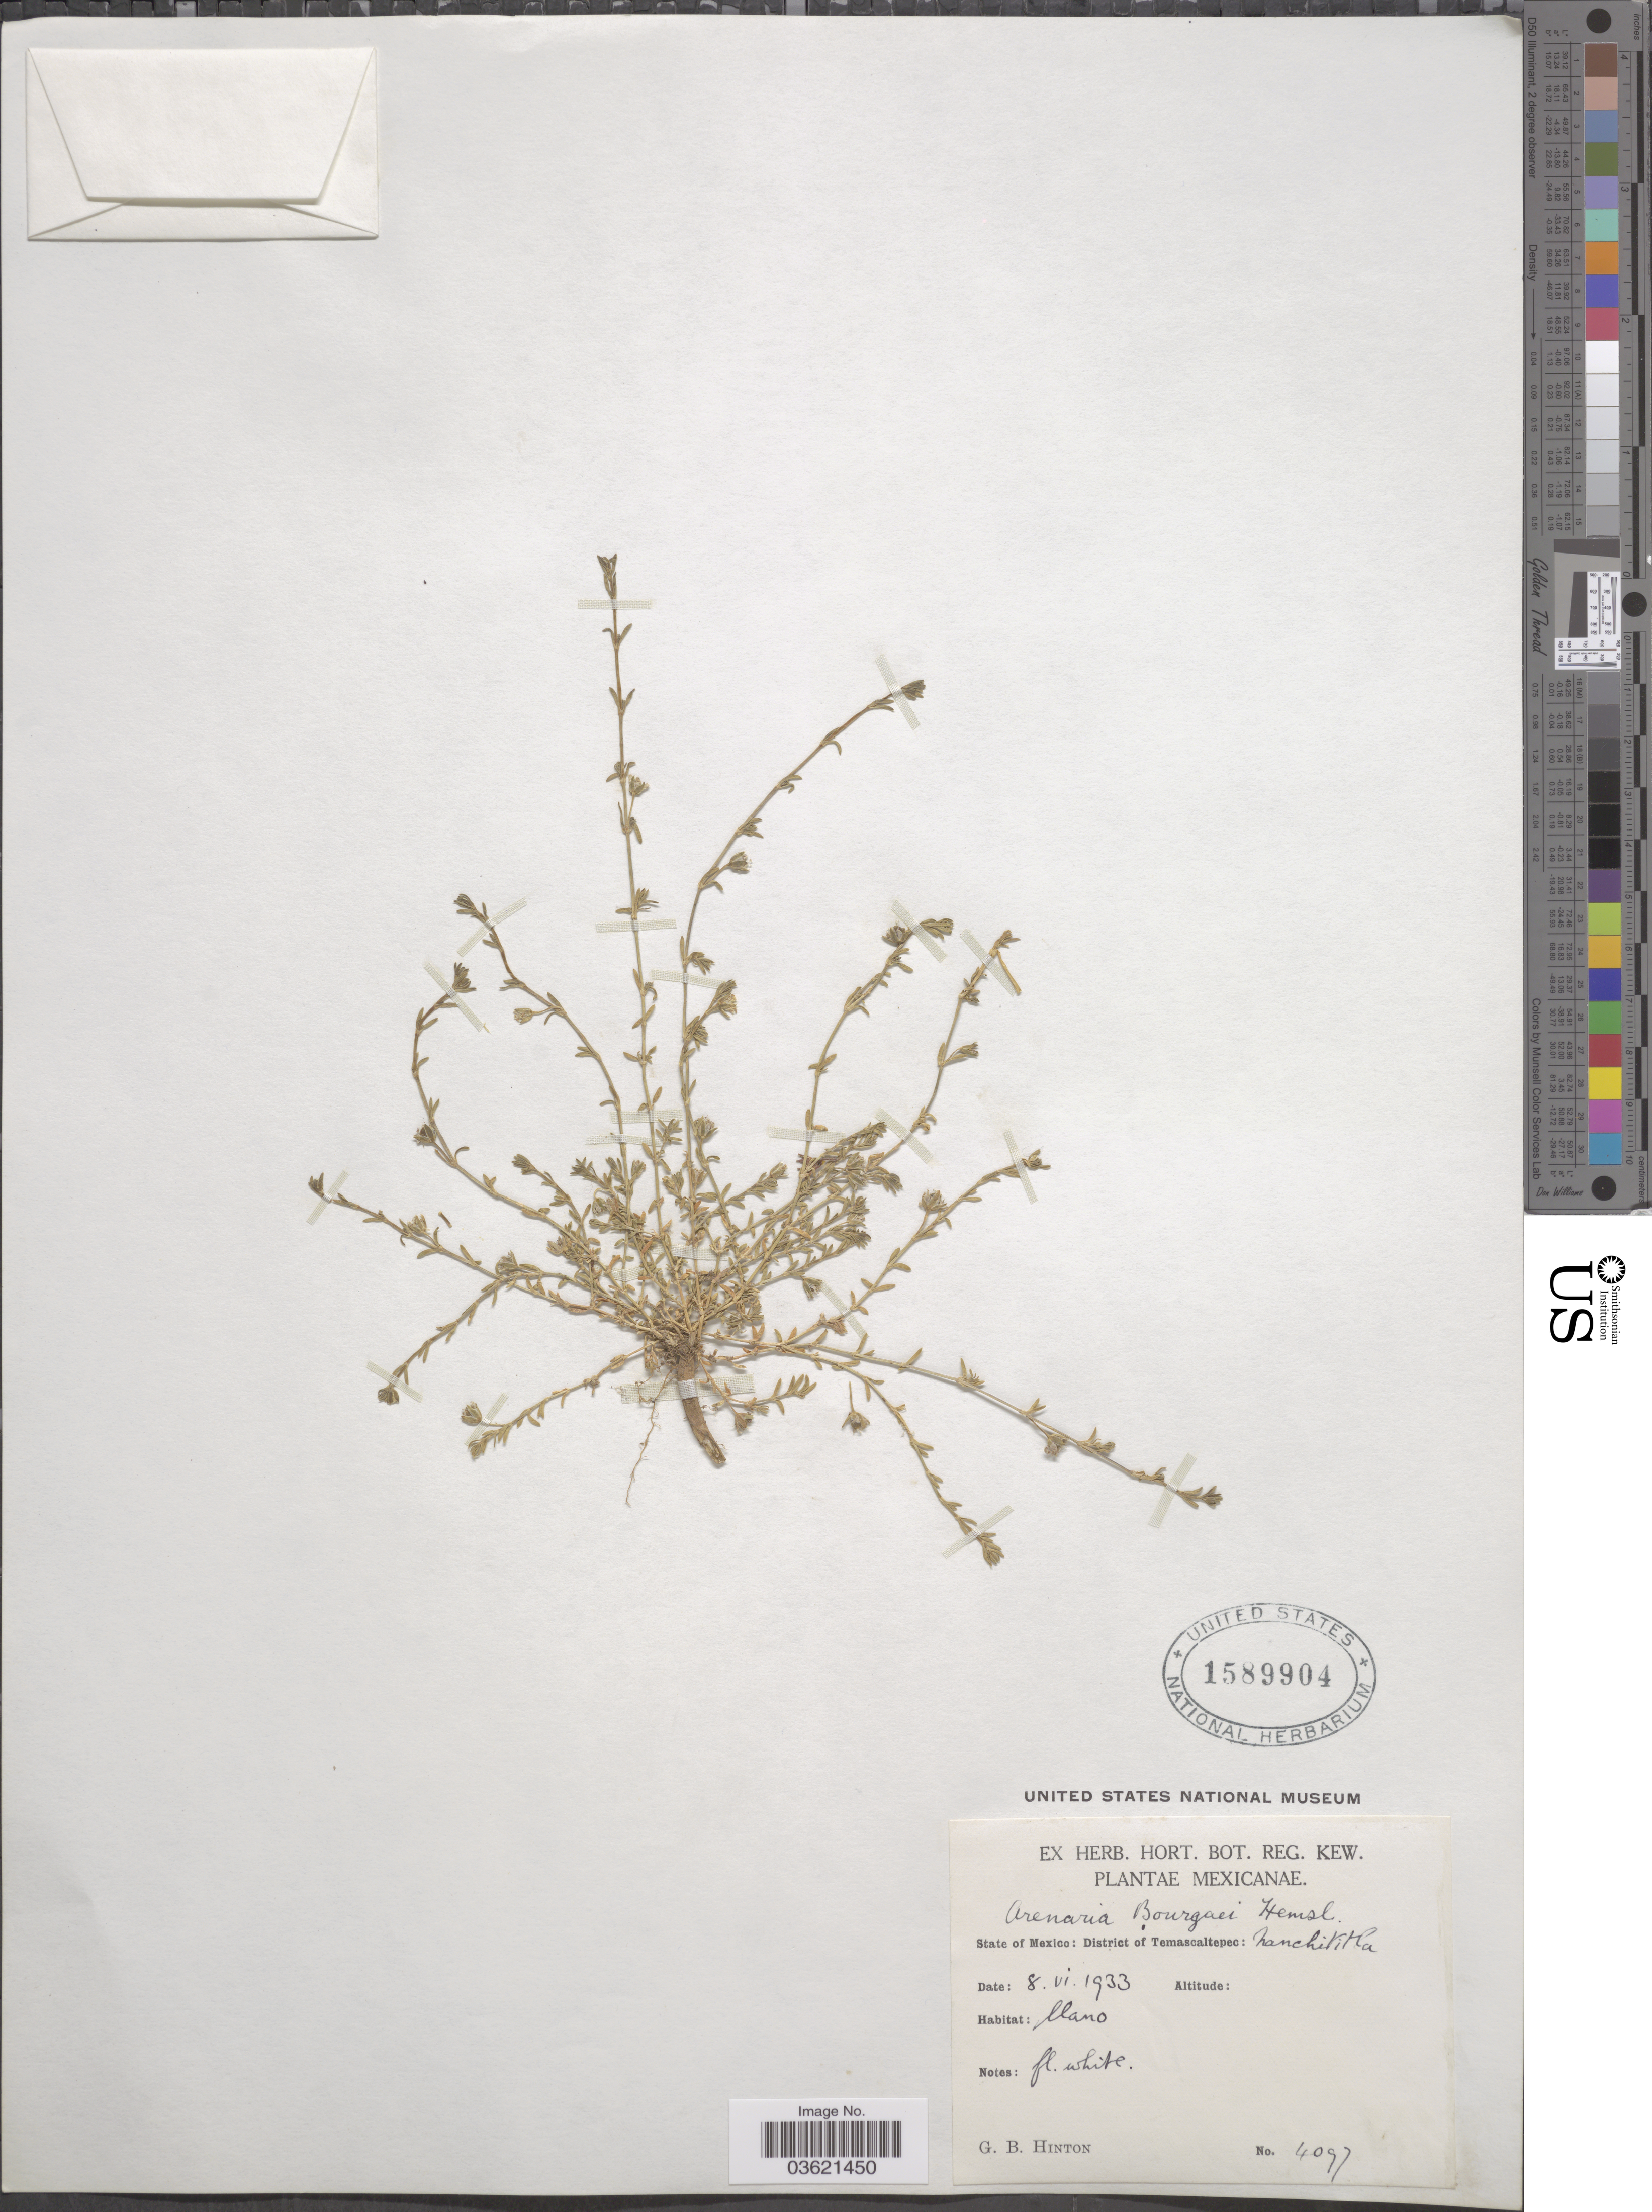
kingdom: Plantae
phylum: Tracheophyta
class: Magnoliopsida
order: Caryophyllales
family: Caryophyllaceae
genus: Arenaria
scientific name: Arenaria bourgaei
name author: Hemsl.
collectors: G. B. Hinton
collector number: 4097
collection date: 1933-06-08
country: Mexico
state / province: México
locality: District of Temascaltepec: Nanchititla.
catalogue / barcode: US 1589904